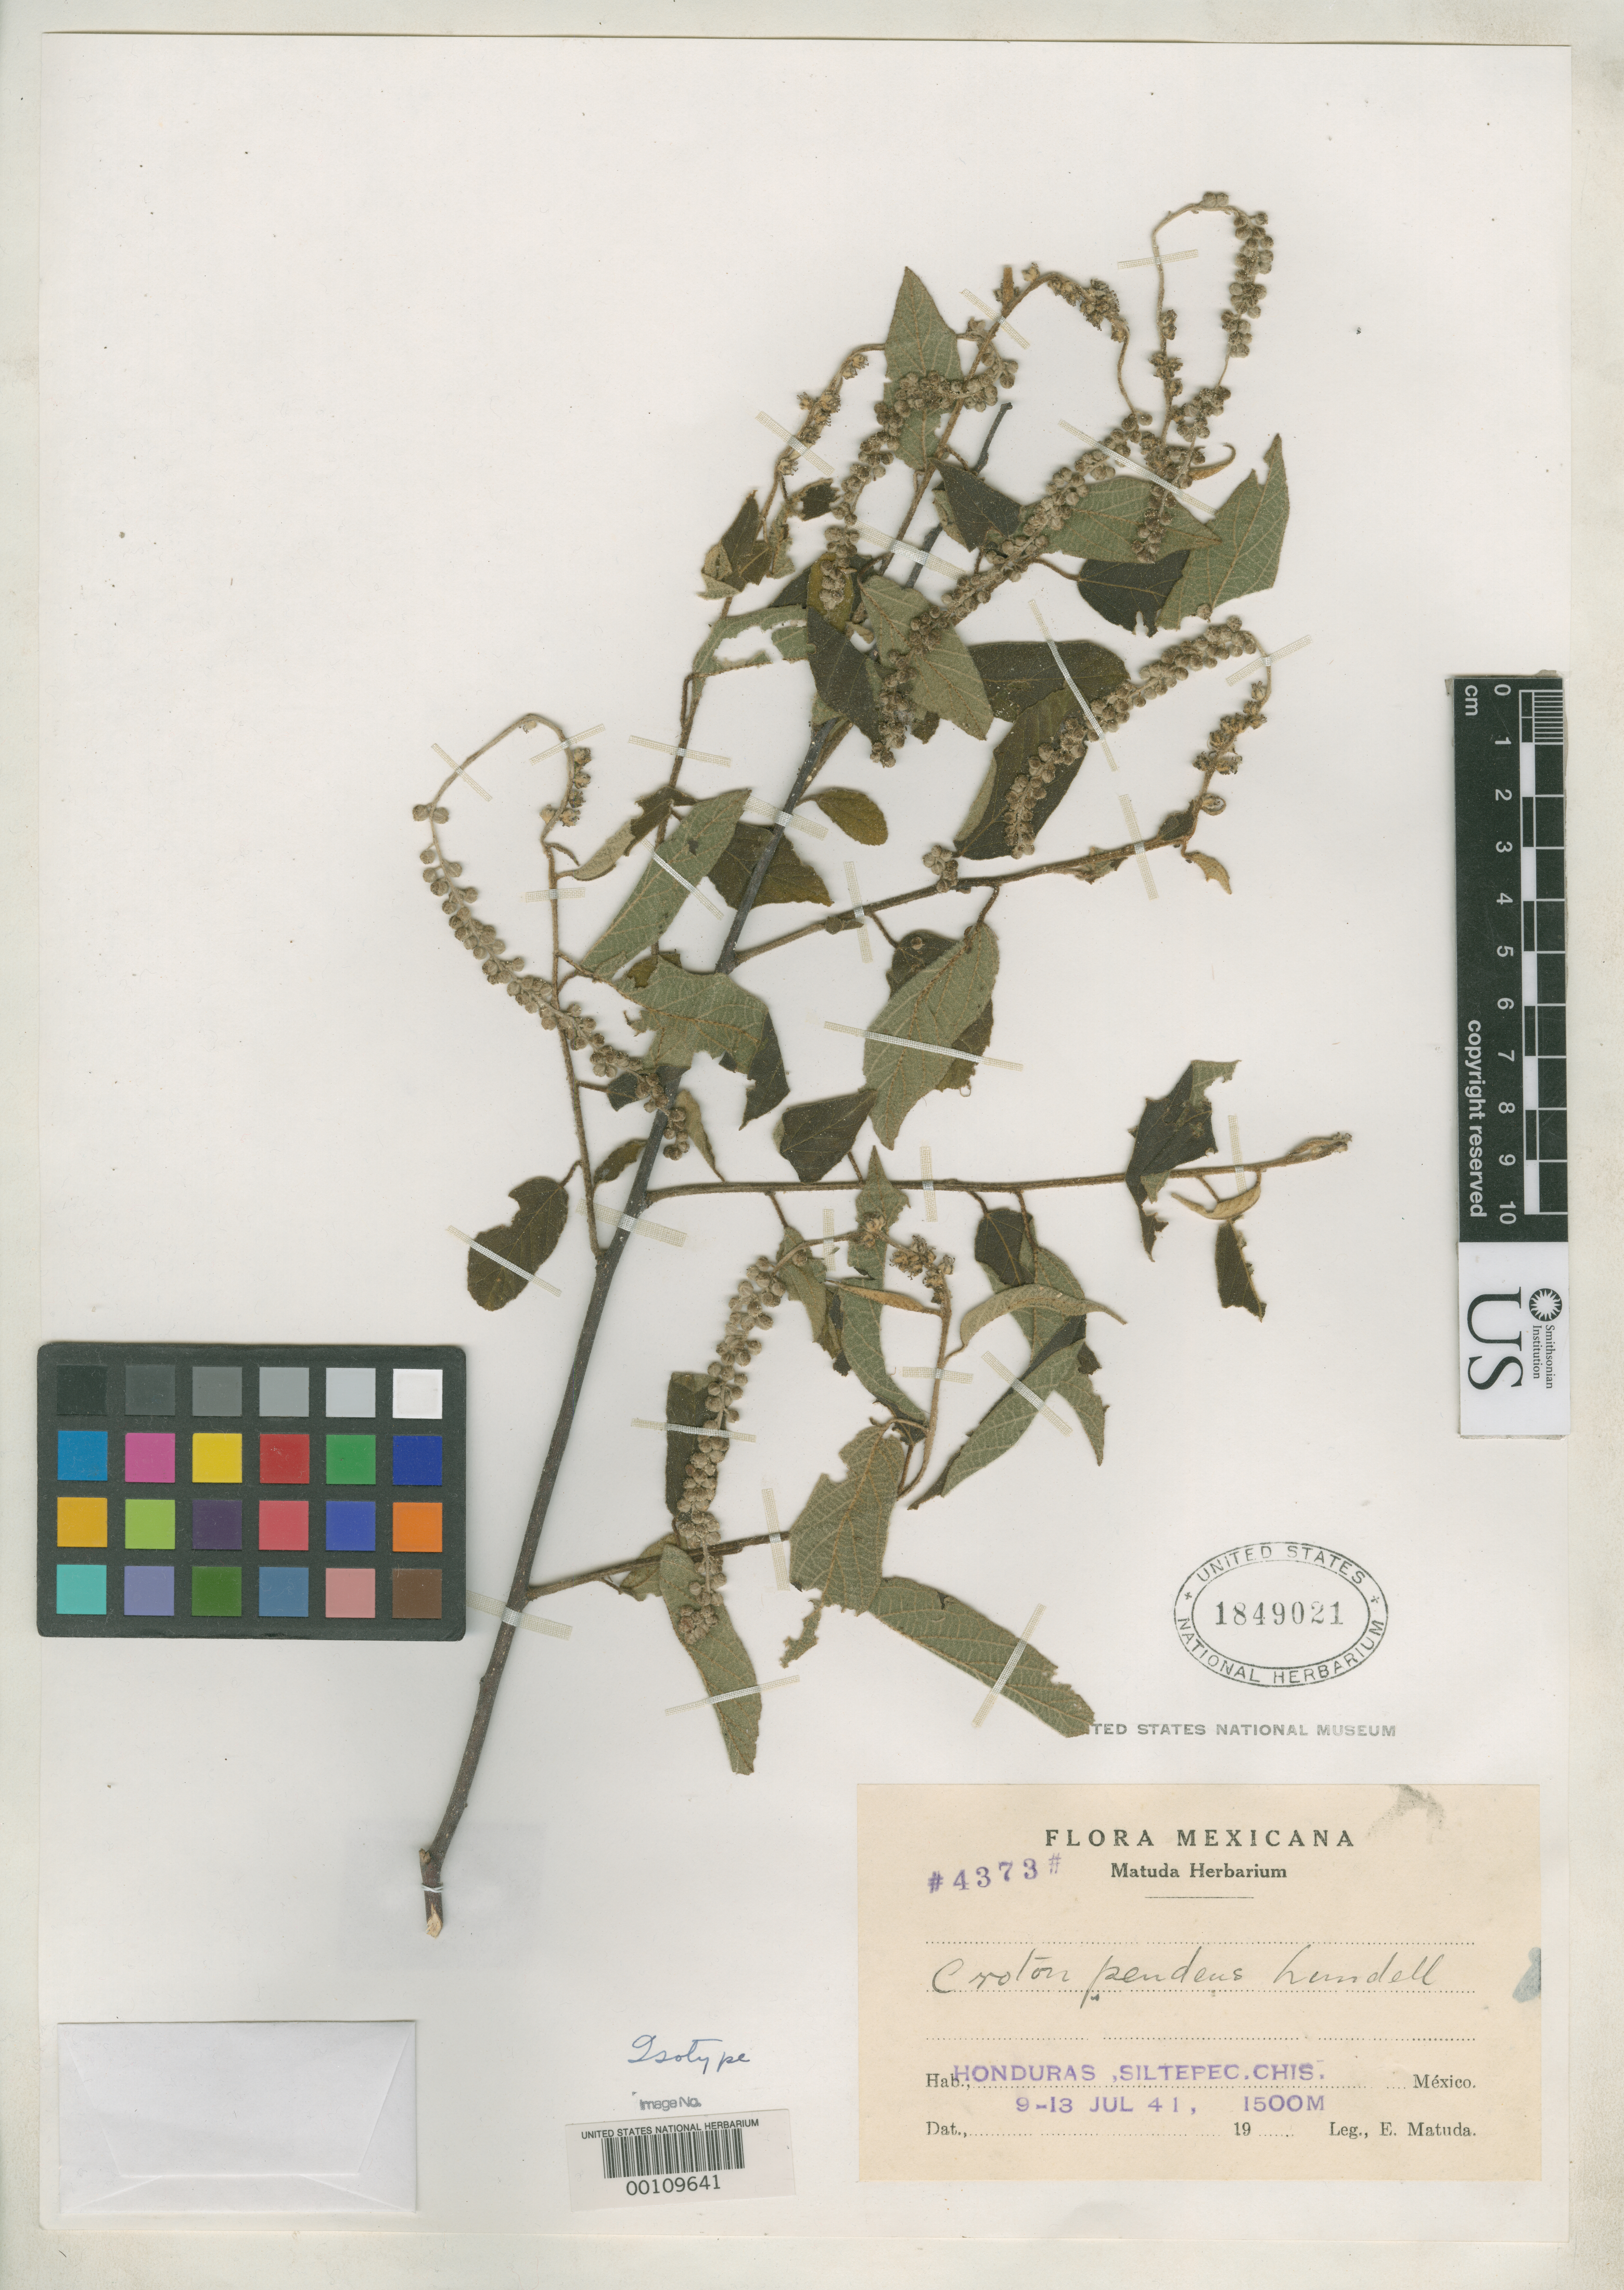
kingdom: Plantae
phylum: Tracheophyta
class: Magnoliopsida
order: Malpighiales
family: Euphorbiaceae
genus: Croton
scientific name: Croton pendens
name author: Lundell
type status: Isotype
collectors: E. Matuda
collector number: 4373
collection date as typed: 09 Jul 1941 to 13 Jul 1941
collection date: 1941-07-09/1941-07-13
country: Mexico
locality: Honduras.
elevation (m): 1500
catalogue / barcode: US 1849021